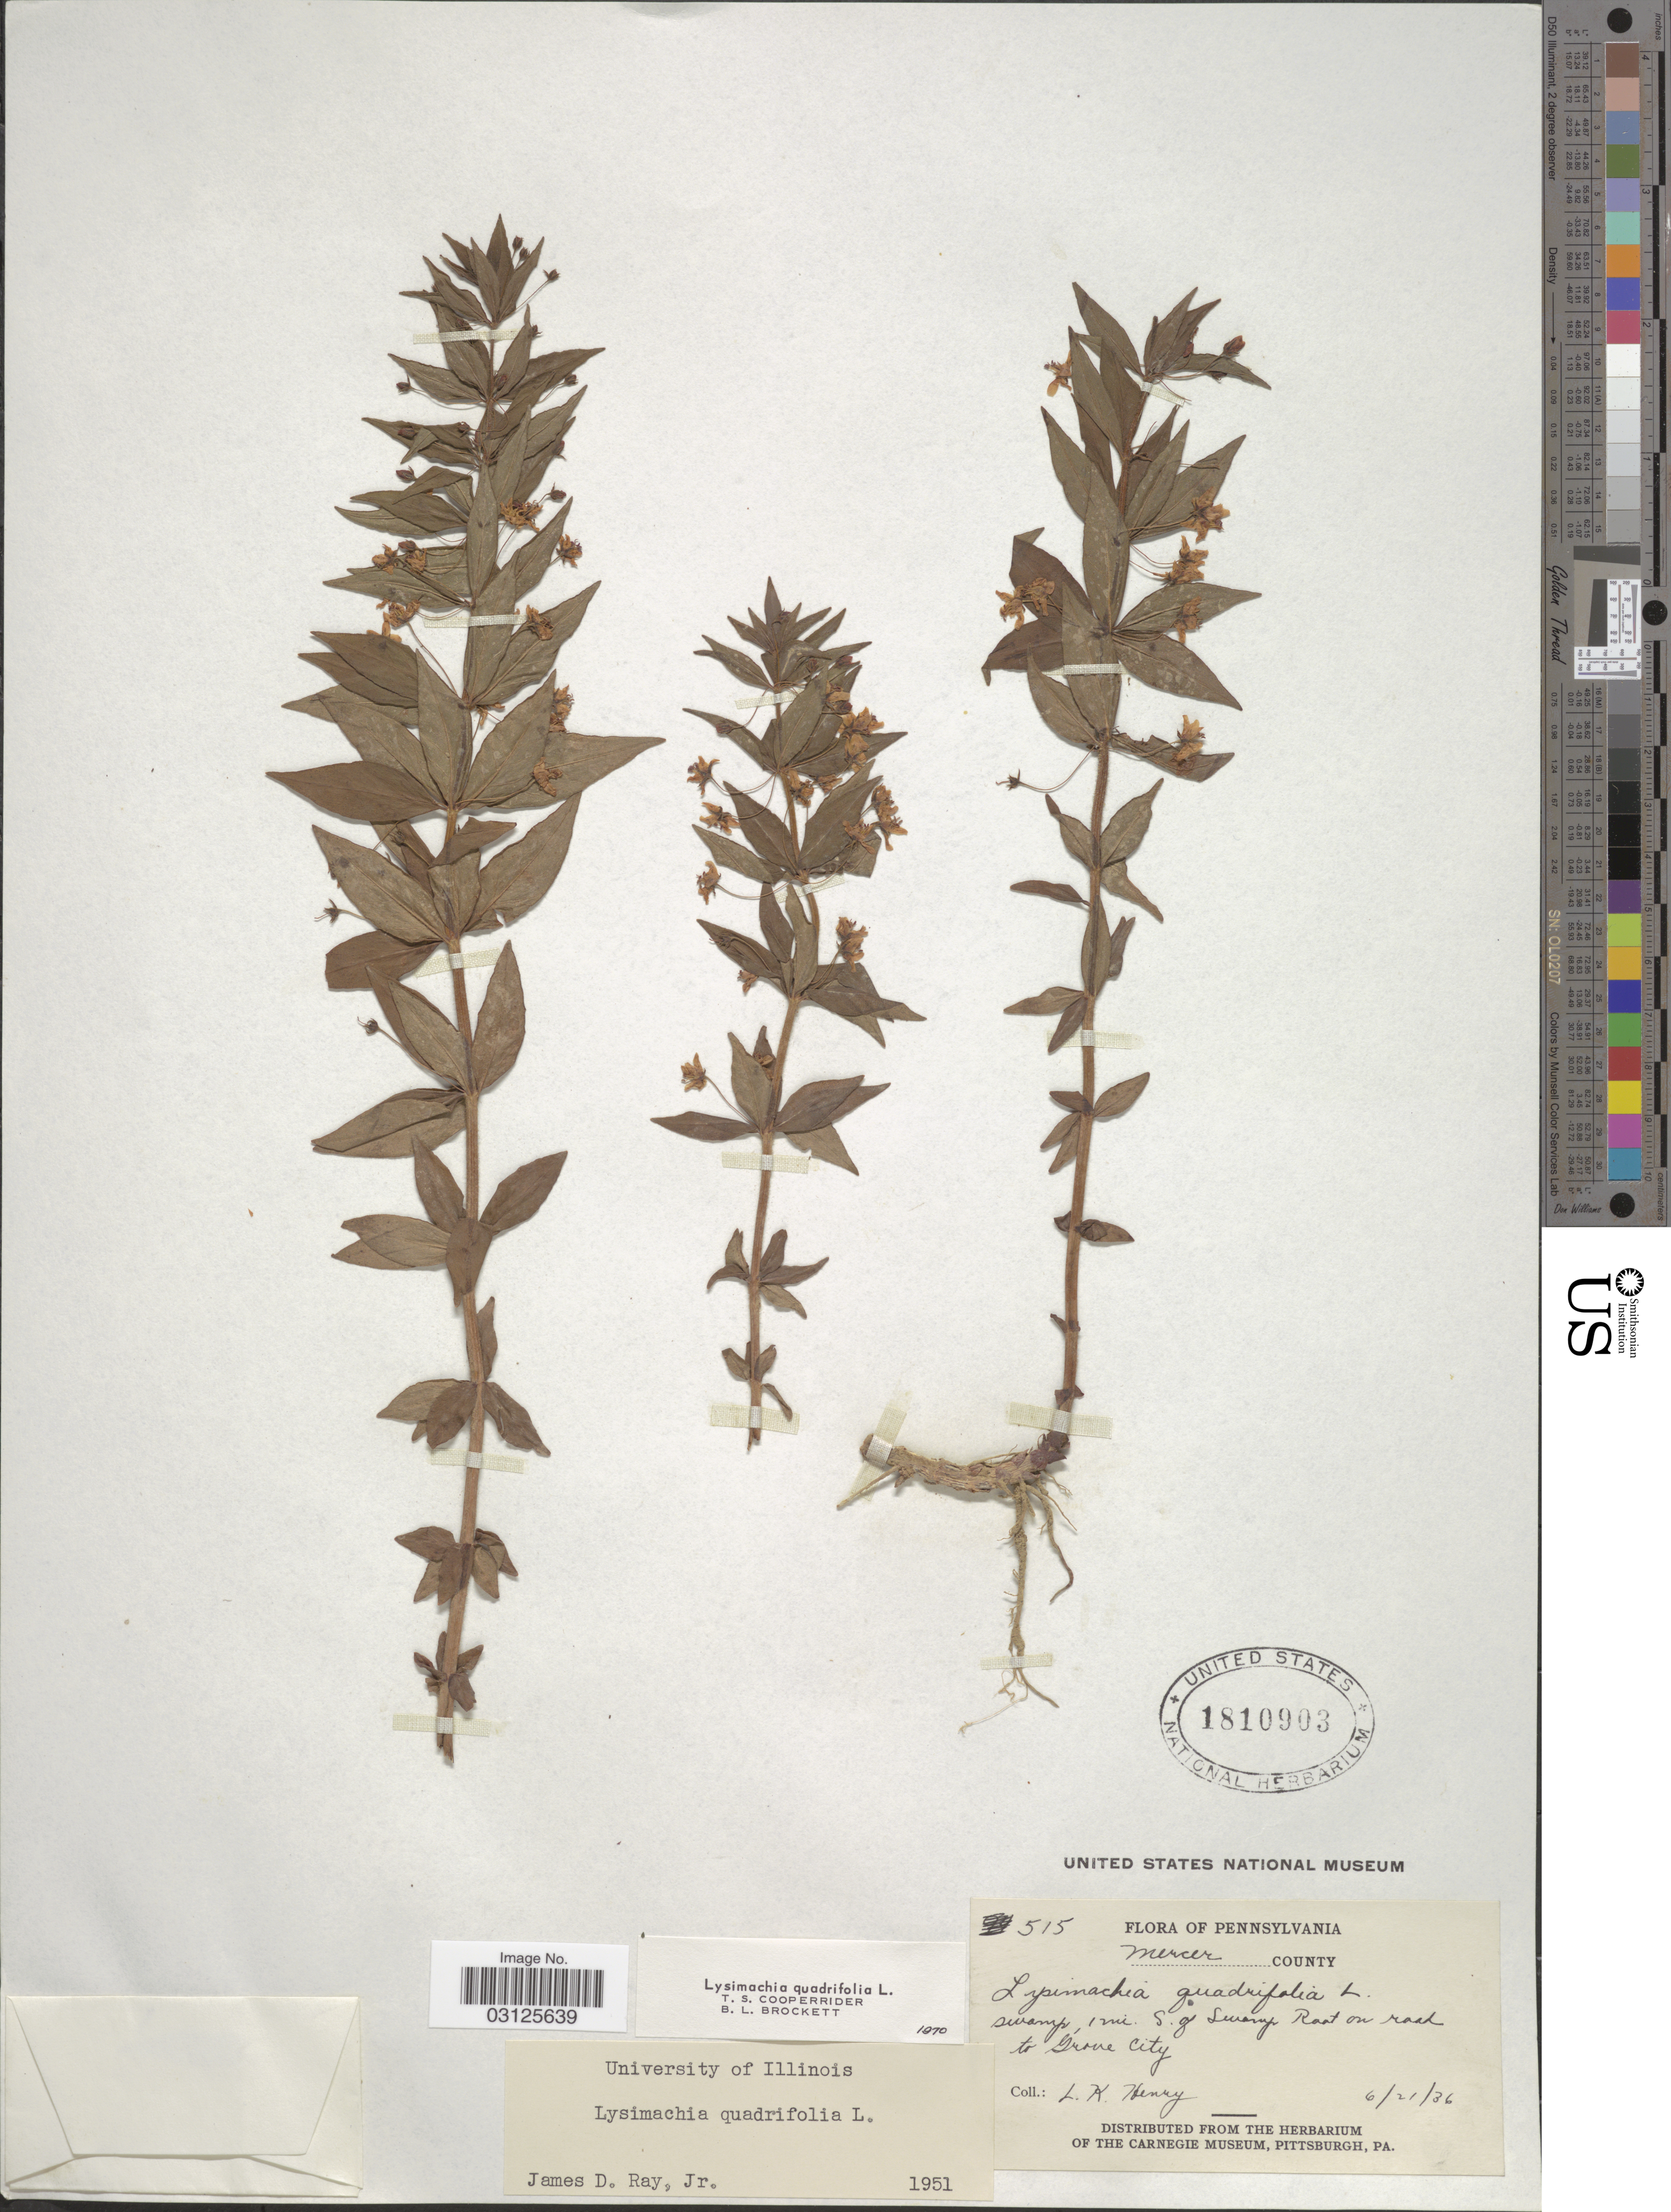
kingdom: Plantae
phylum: Tracheophyta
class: Magnoliopsida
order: Ericales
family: Primulaceae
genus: Lysimachia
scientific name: Lysimachia quadrifolia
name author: L.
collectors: L. K. Henry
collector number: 515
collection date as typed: Transcribed d/m/y: 21/6/36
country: United States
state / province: Pennsylvania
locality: Mercer County, swamp, 1 mi. S. of Swamp Root on road to Grove City.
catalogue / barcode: US 1810903